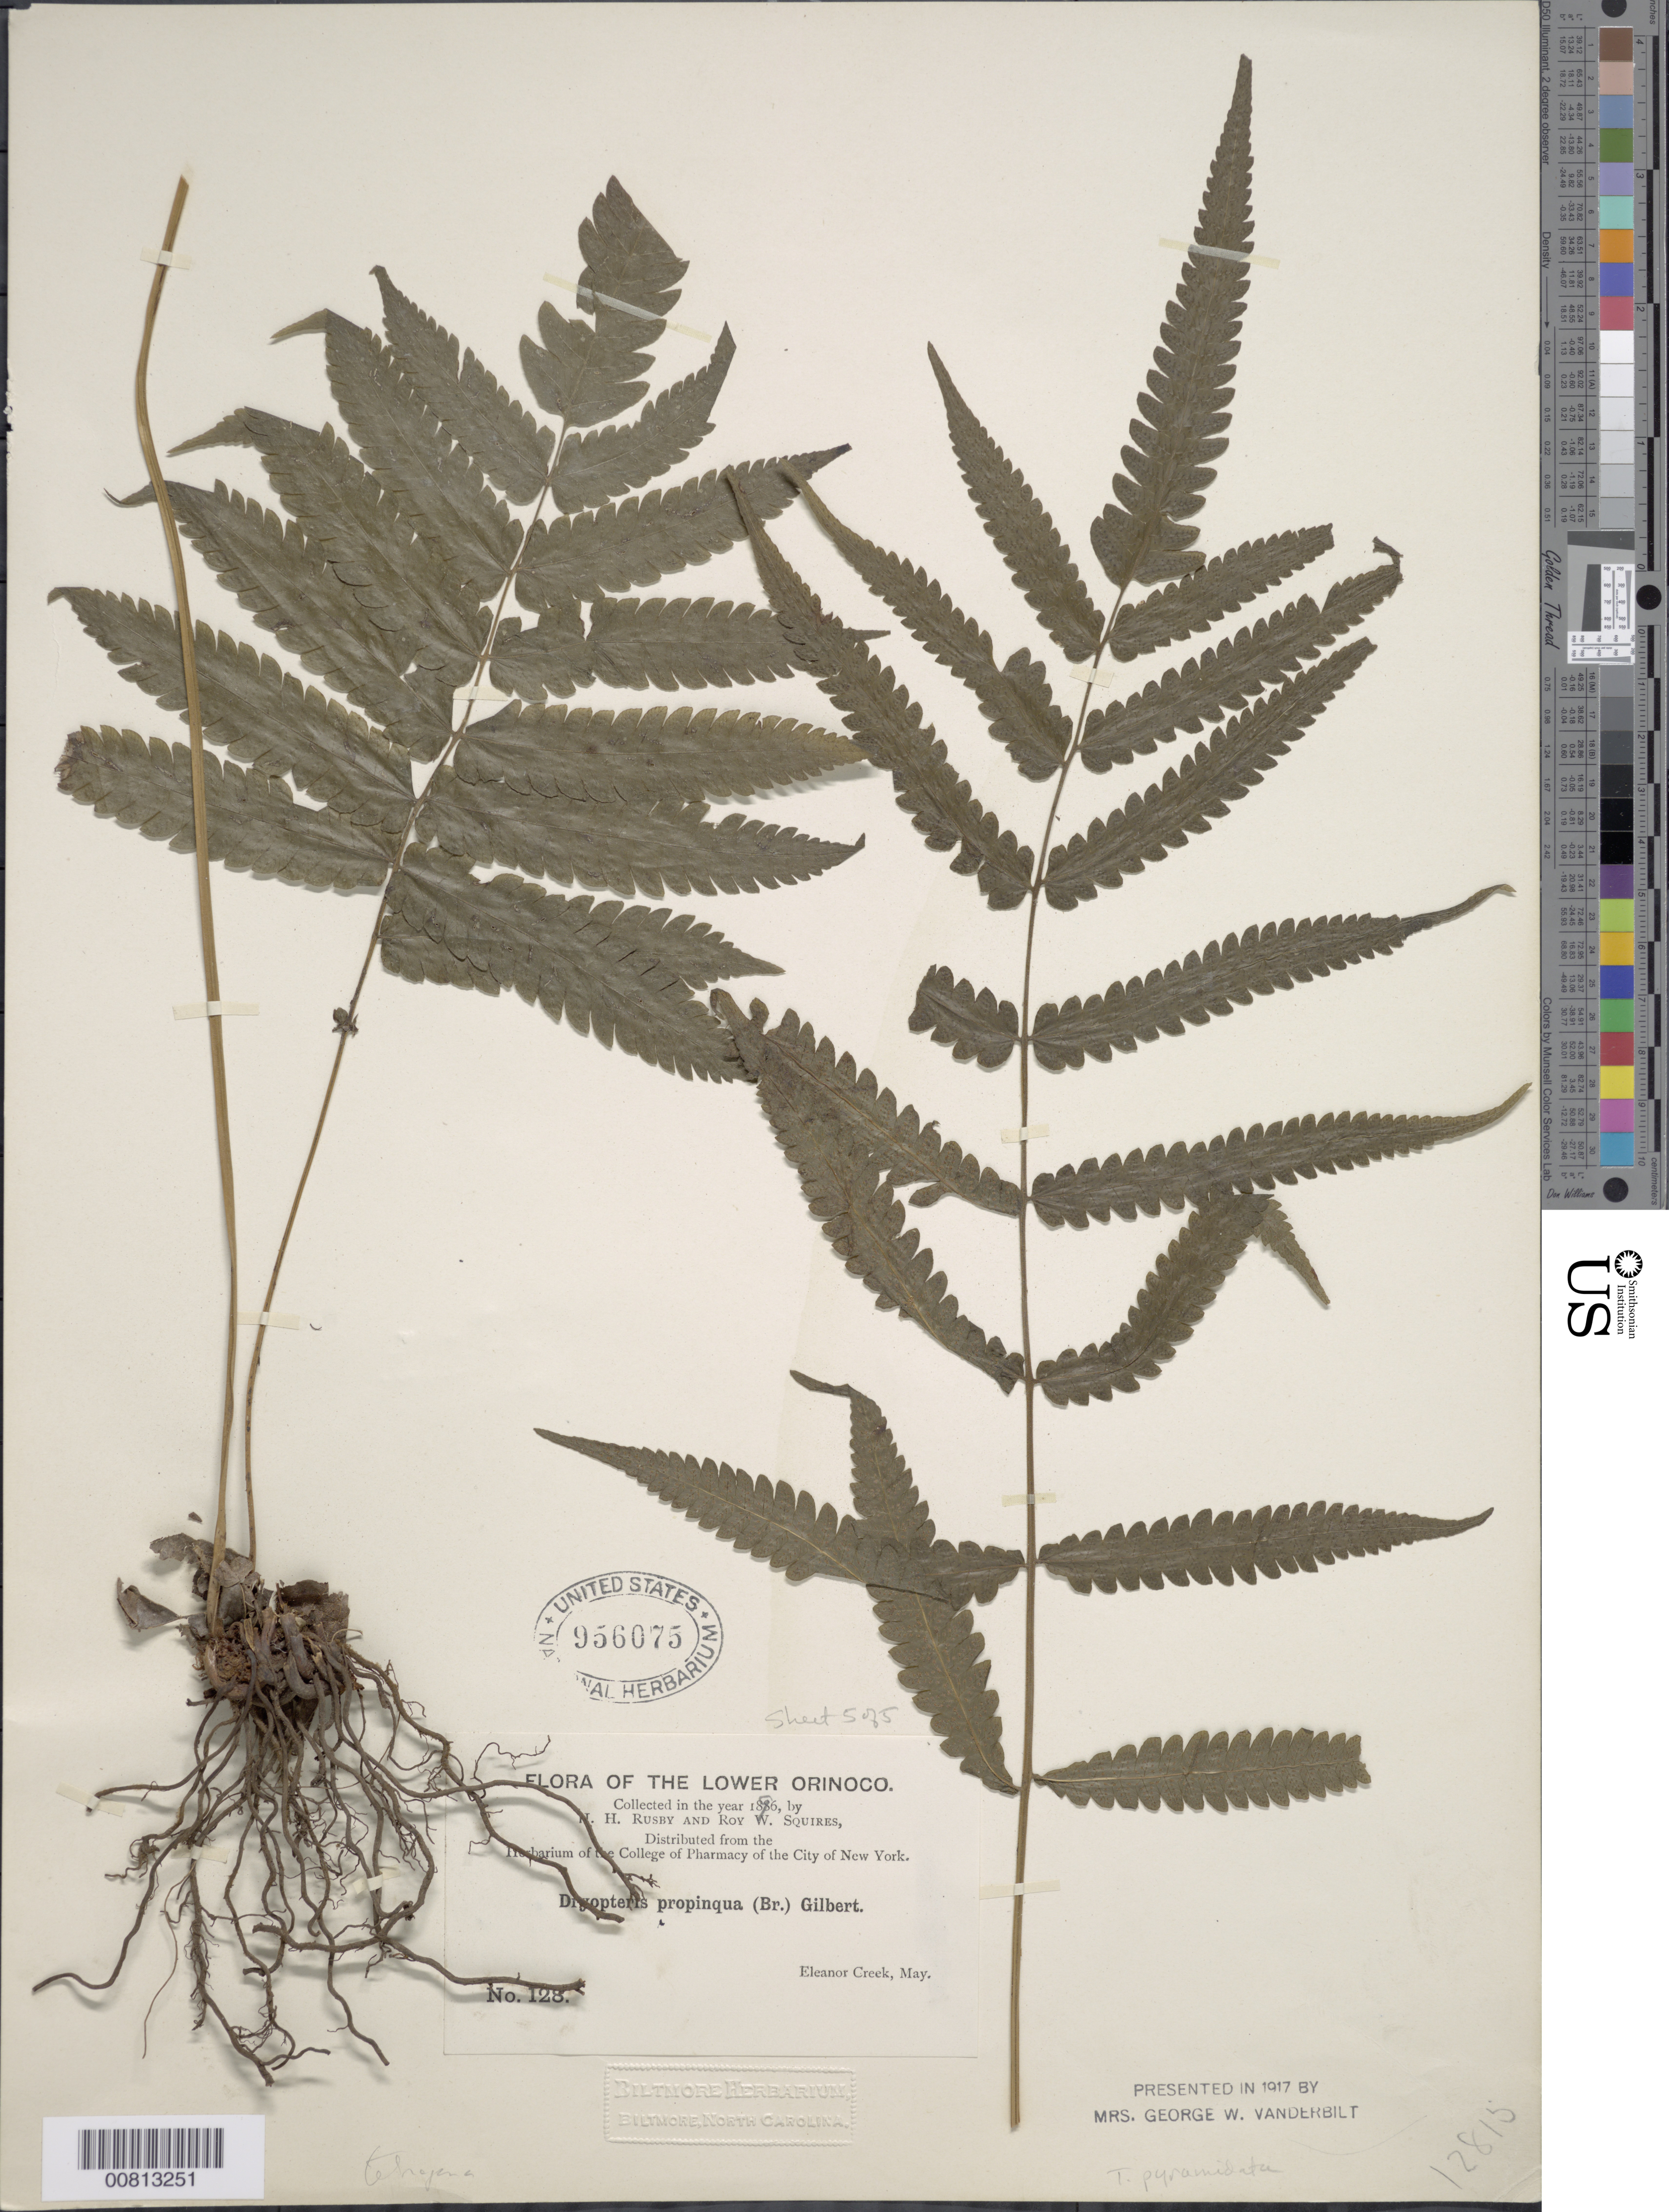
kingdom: Plantae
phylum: Tracheophyta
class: Polypodiopsida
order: Polypodiales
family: Thelypteridaceae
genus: Goniopteris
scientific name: Goniopteris pyramidata (Fée) comb. nov., ined 2015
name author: (Fée)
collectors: H. H. Rusby & R. Squires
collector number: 128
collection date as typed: May 1896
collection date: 1896-05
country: Venezuela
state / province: Delta Amacuro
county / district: Antonio Díaz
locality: Lower Orinoco, Eleanor Creek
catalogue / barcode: US 956075